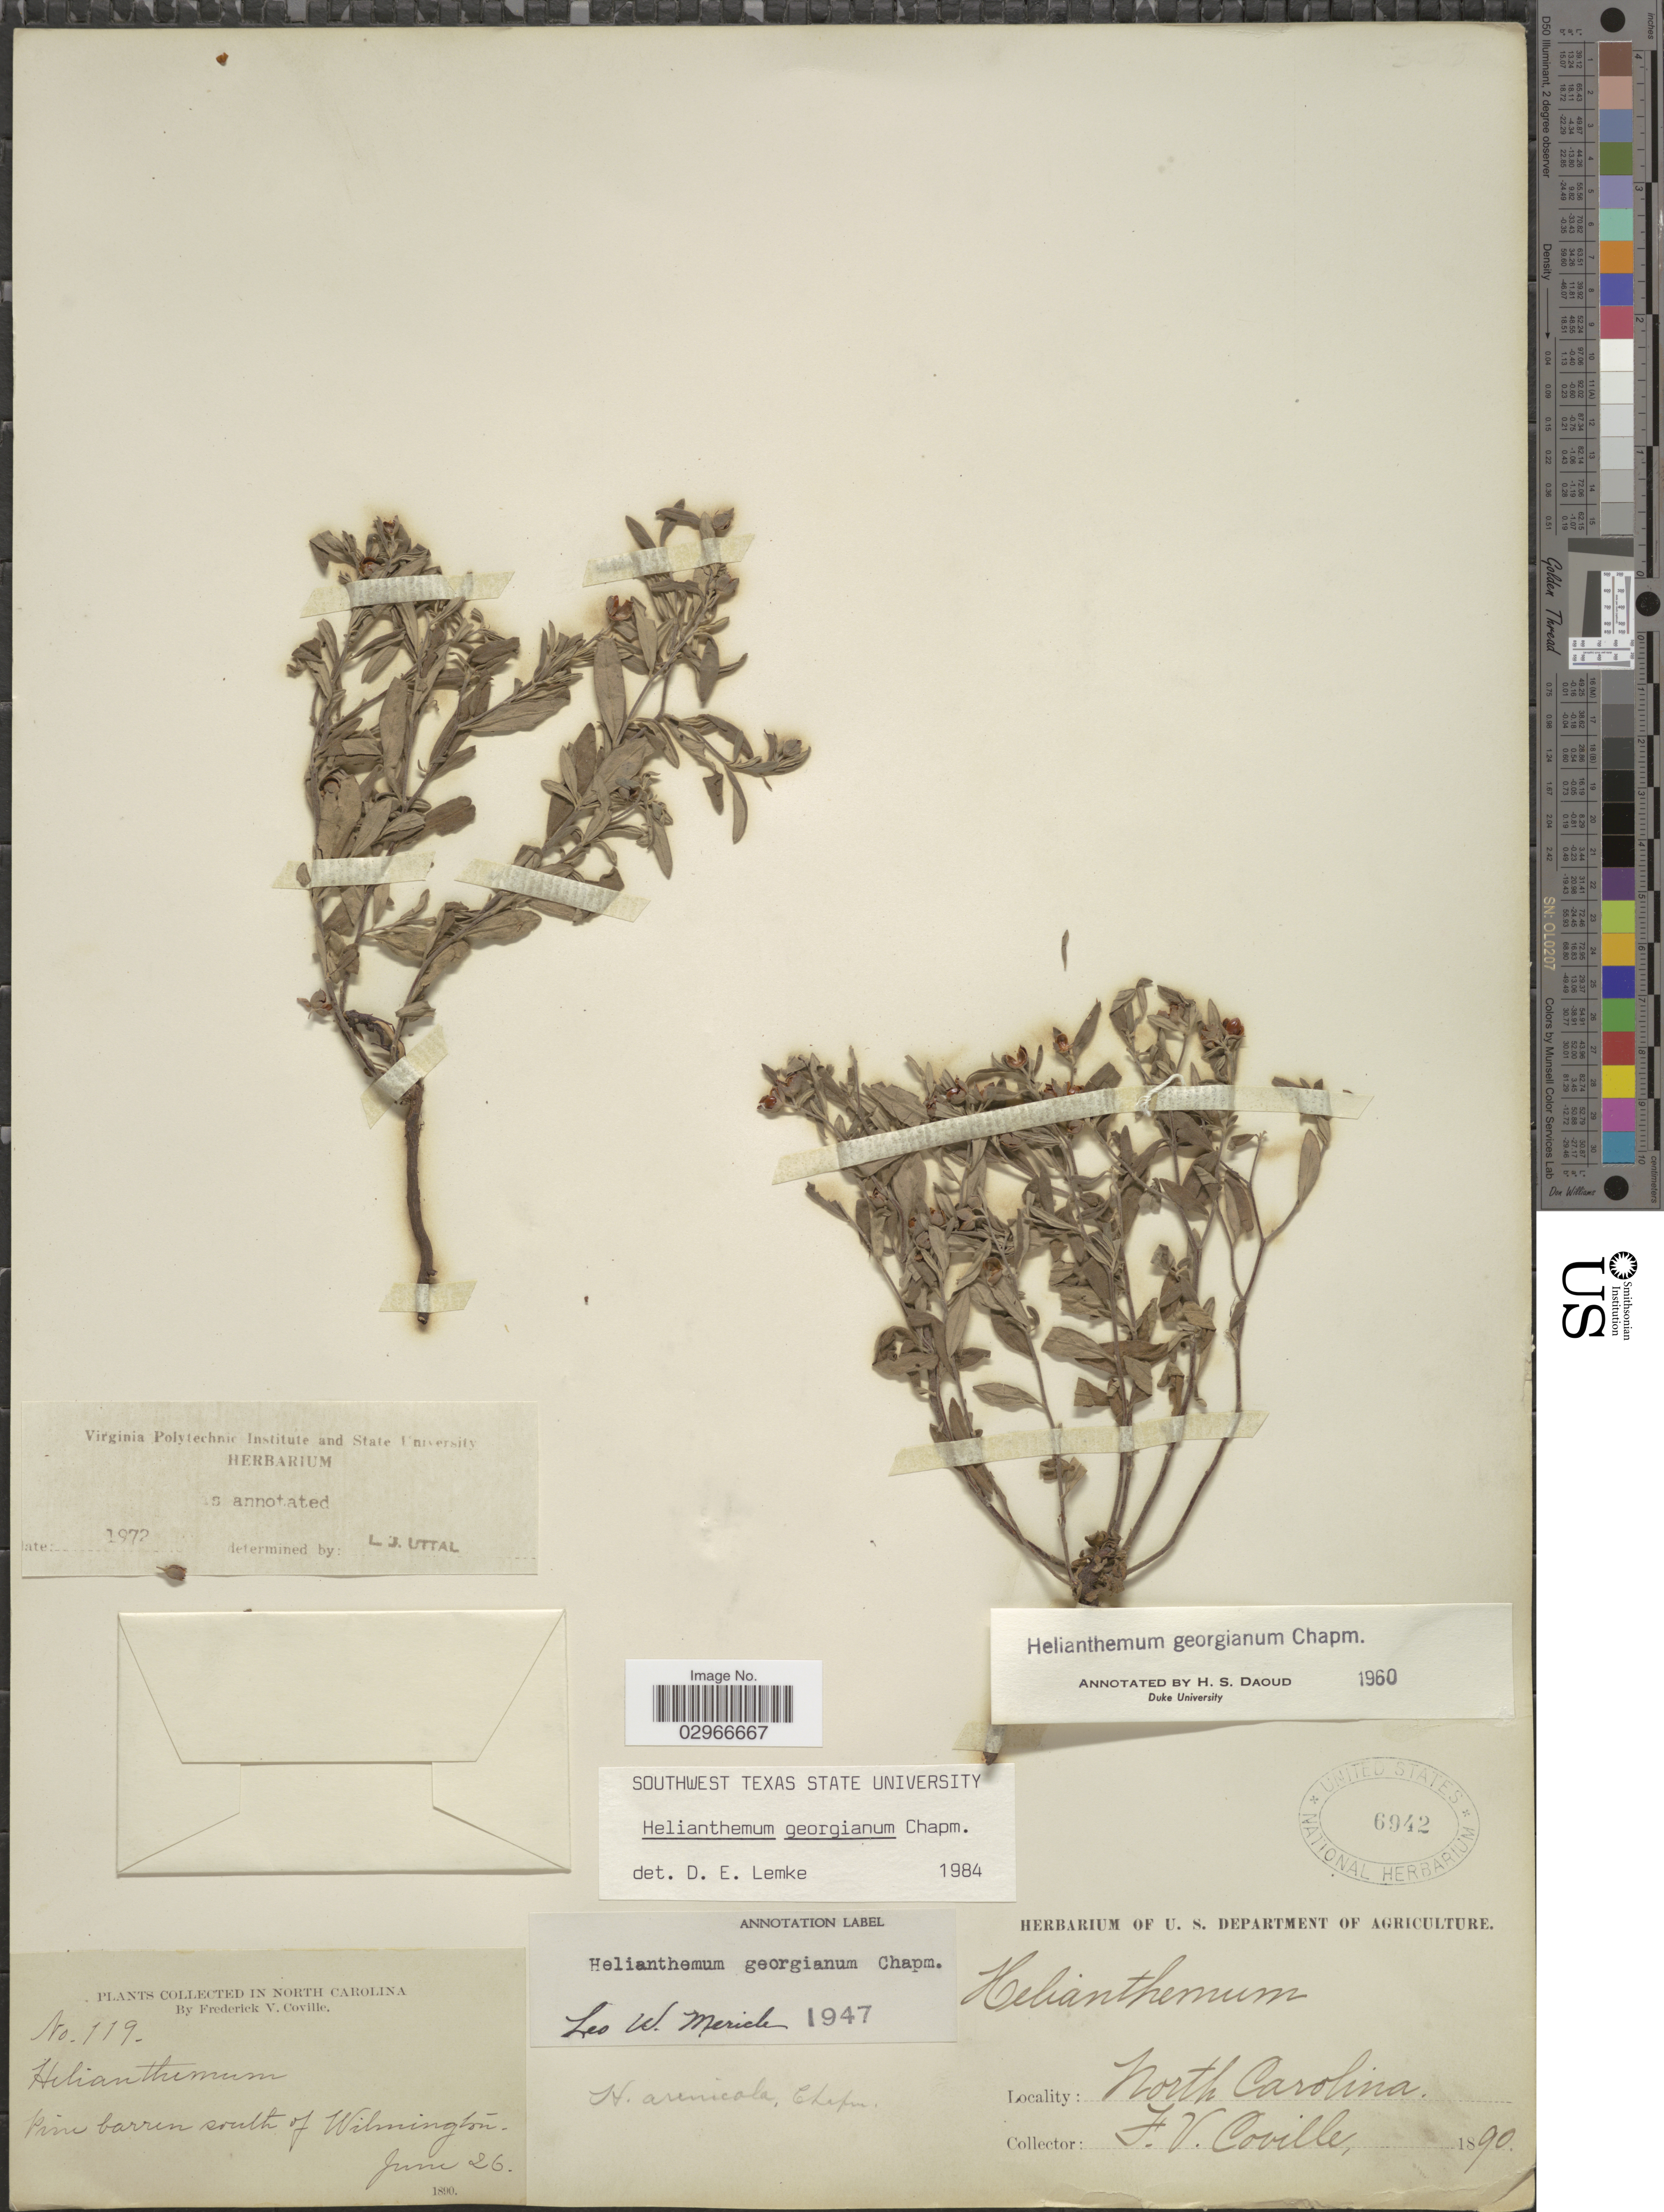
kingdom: Plantae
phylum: Tracheophyta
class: Magnoliopsida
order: Malvales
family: Cistaceae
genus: Helianthemum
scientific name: Helianthemum georgianum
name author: Chapm.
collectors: F. V. Coville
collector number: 119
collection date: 1890-06-26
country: United States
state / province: North Carolina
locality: South of Wilmington.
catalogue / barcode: US 6942